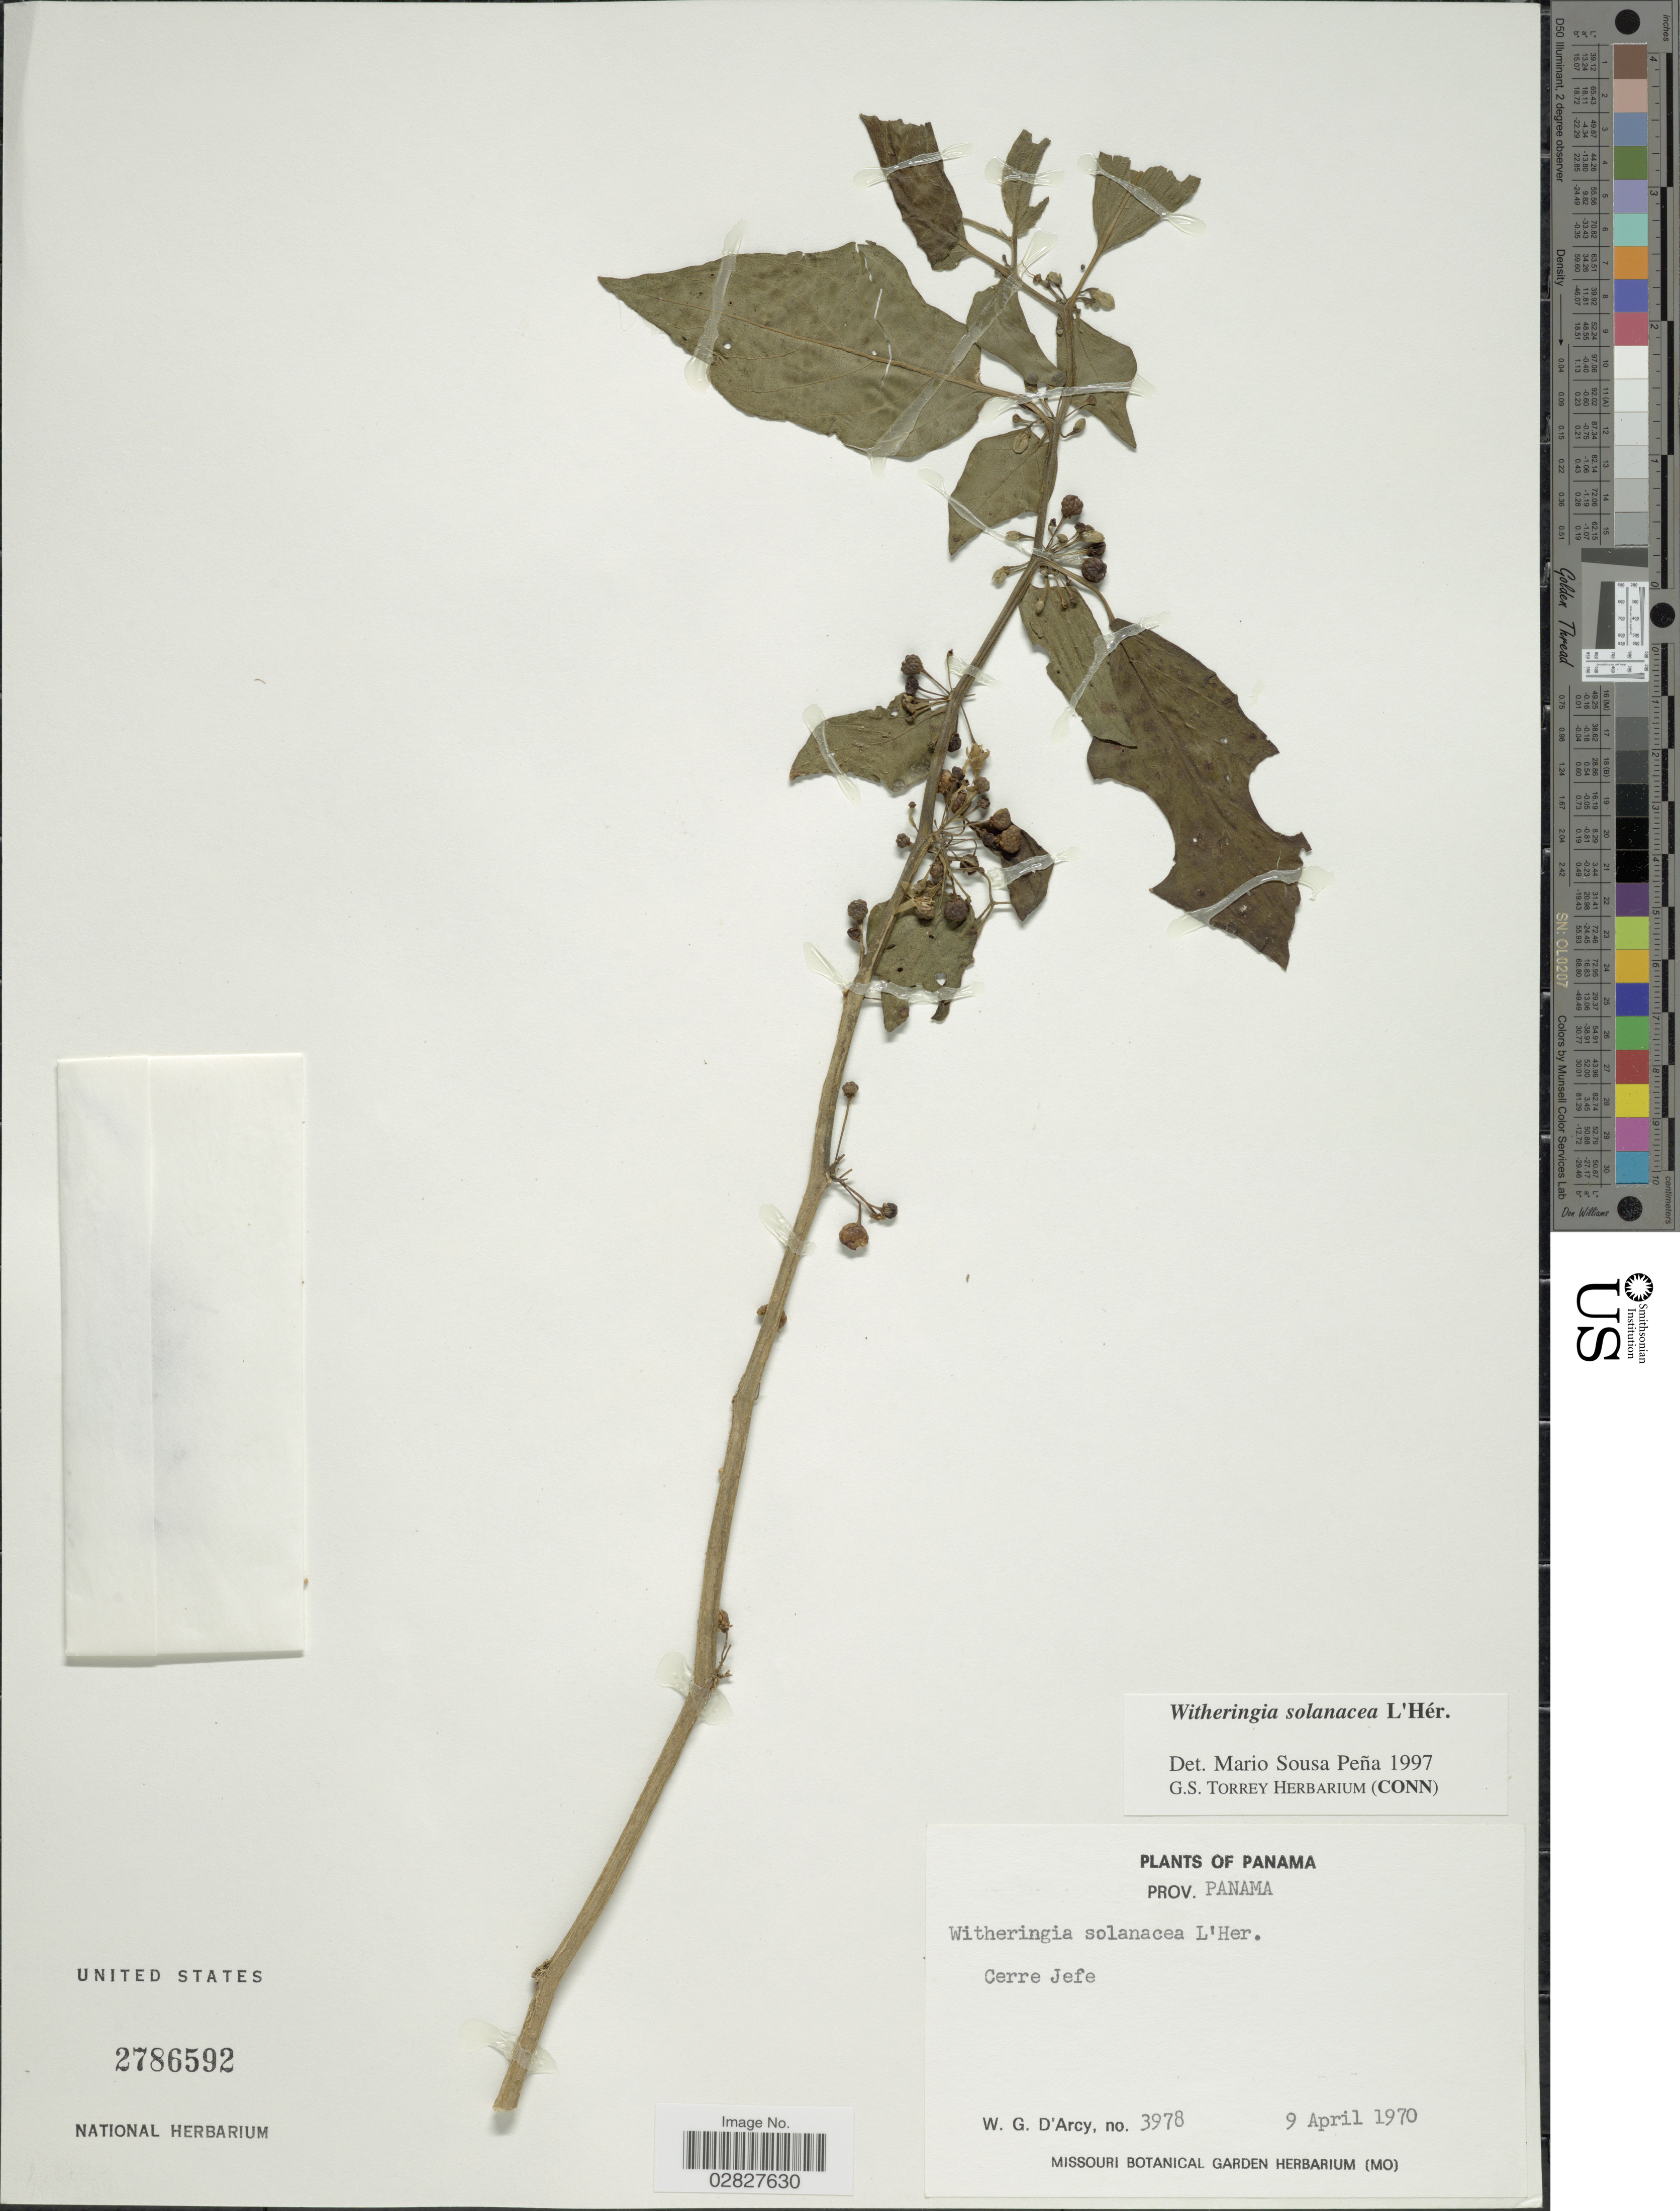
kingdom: Plantae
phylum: Tracheophyta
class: Magnoliopsida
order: Solanales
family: Solanaceae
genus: Witheringia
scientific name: Witheringia solanacea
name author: L'Hér.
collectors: W. G. D'Arcy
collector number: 3978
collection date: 1970-04-09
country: Panama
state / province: Panamá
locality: Cerre Jefe.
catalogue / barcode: US 2786592